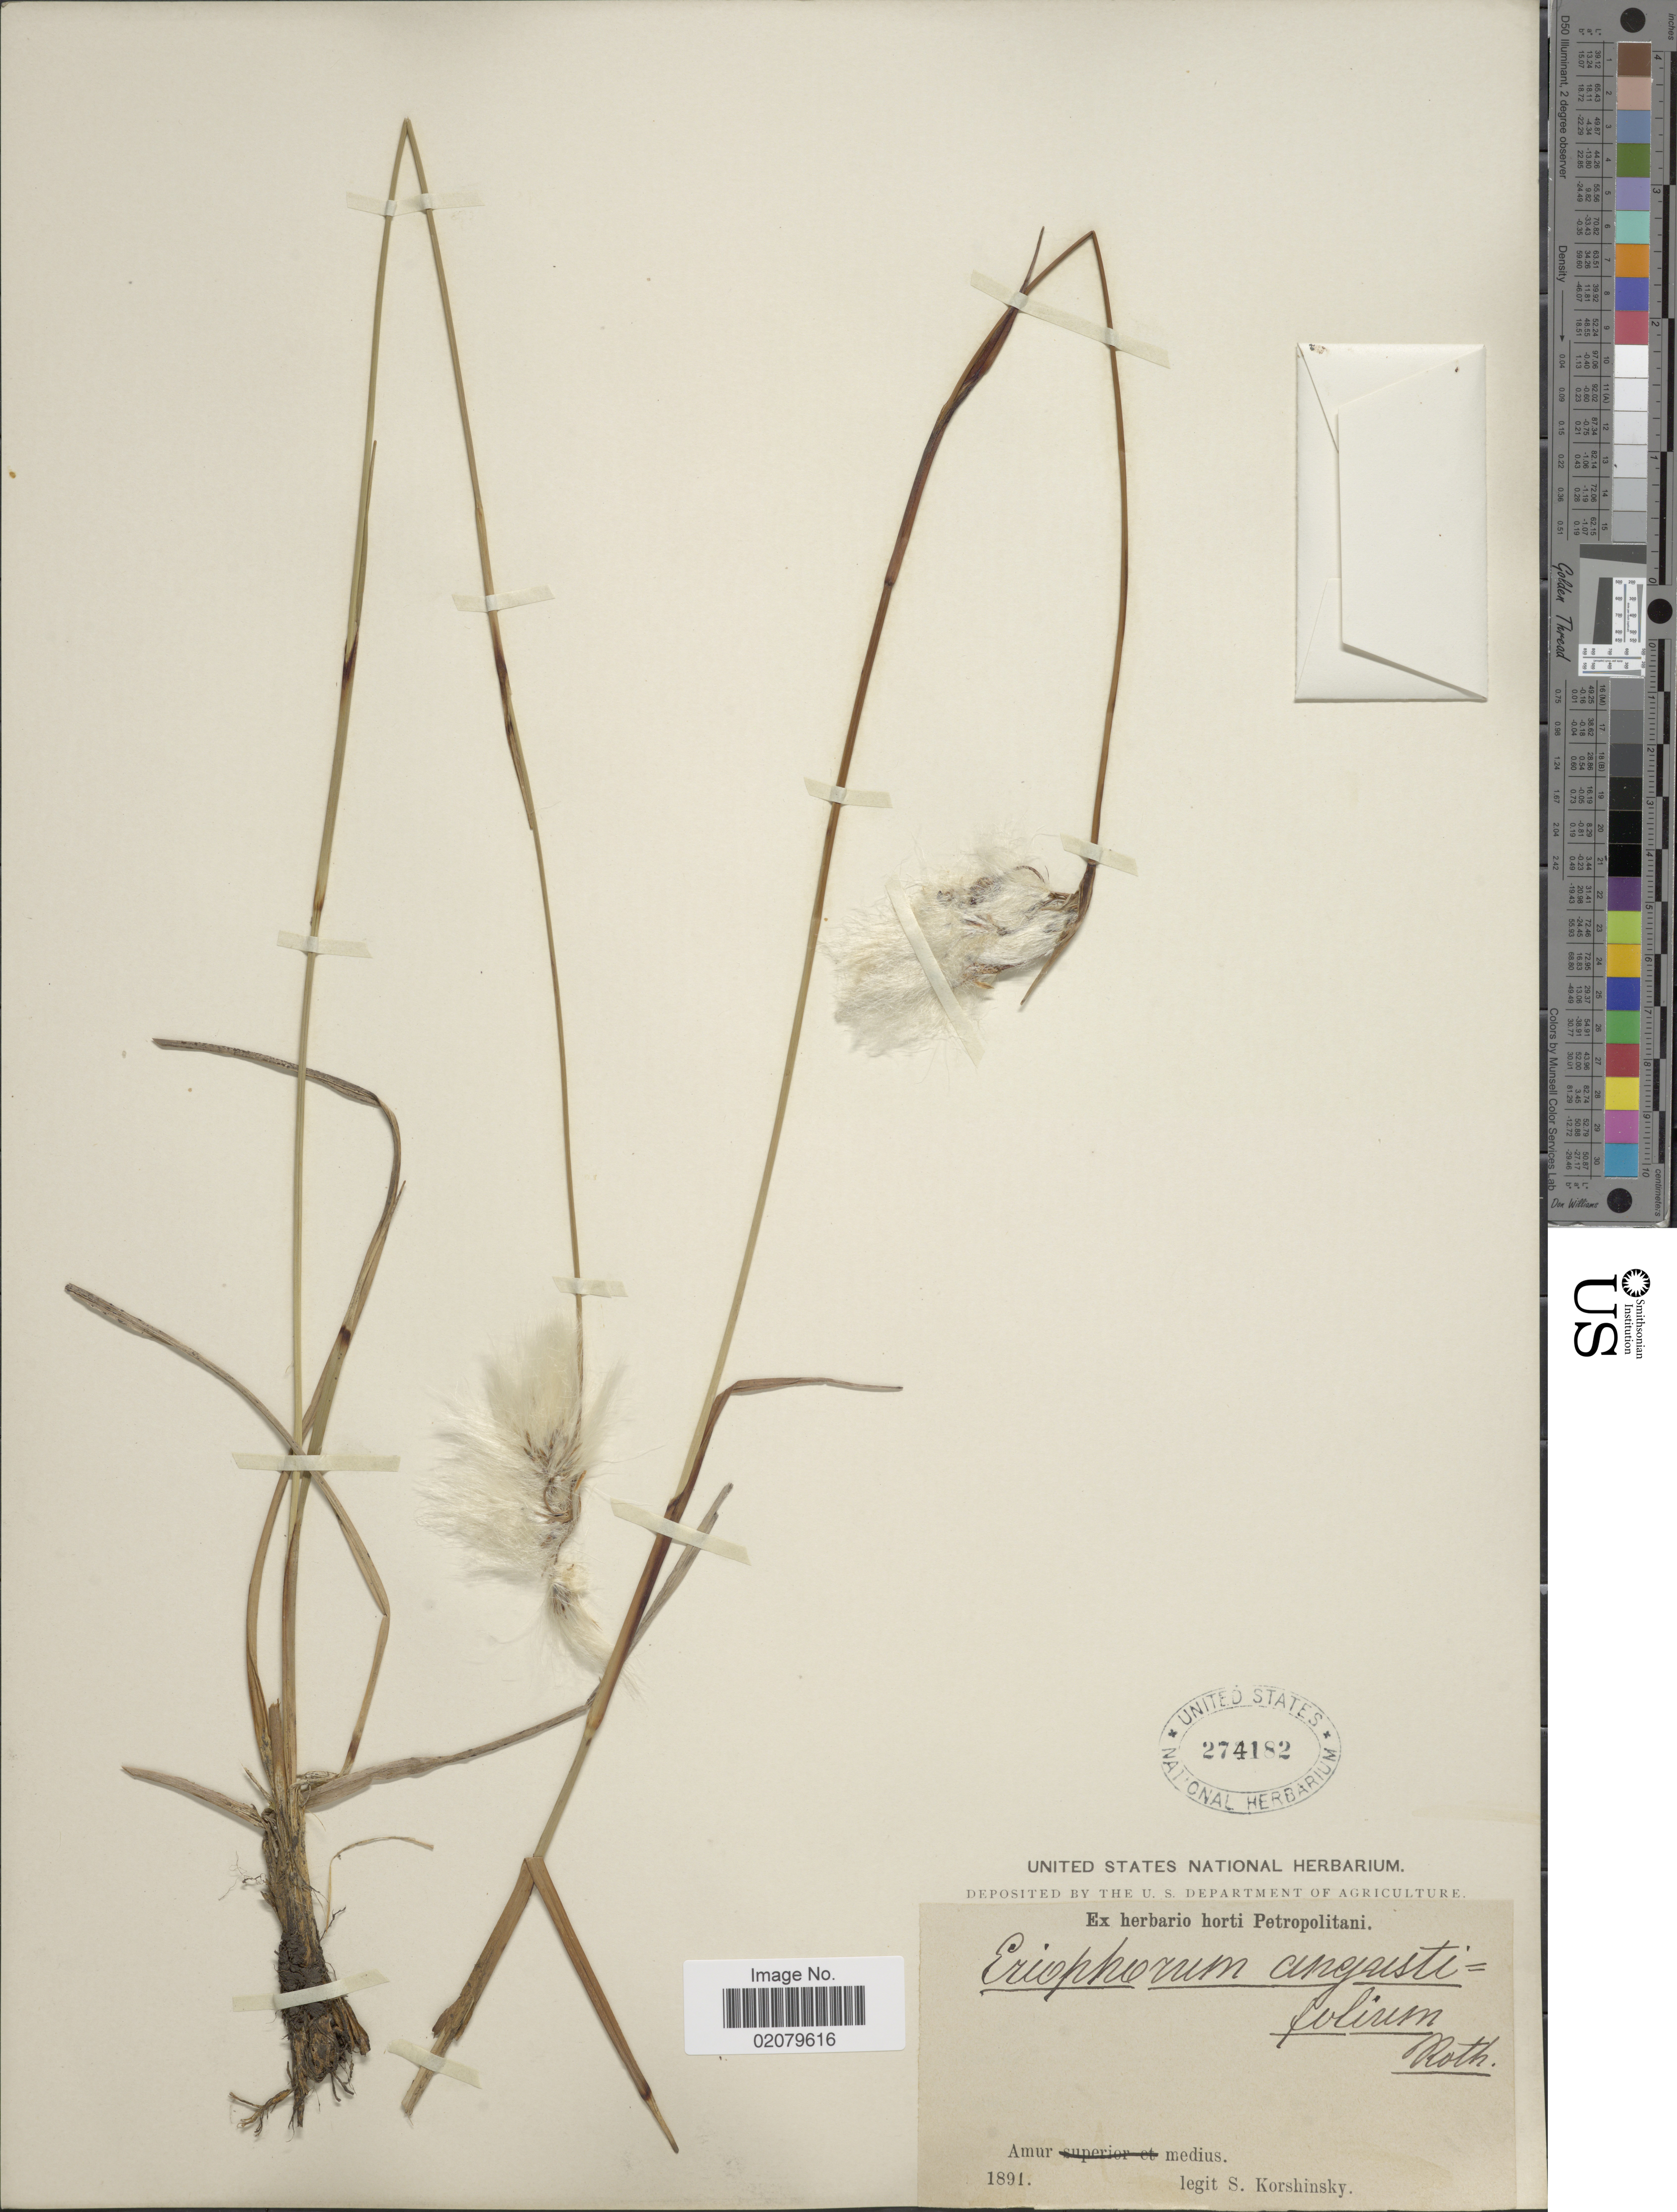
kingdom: Plantae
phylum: Tracheophyta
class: Liliopsida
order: Poales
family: Cyperaceae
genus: Eriophorum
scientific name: Eriophorum angustifolium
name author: Honck.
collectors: S. I. Korshinsky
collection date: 1891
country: Russian Federation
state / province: Amur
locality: Amur medius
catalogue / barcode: US 274182